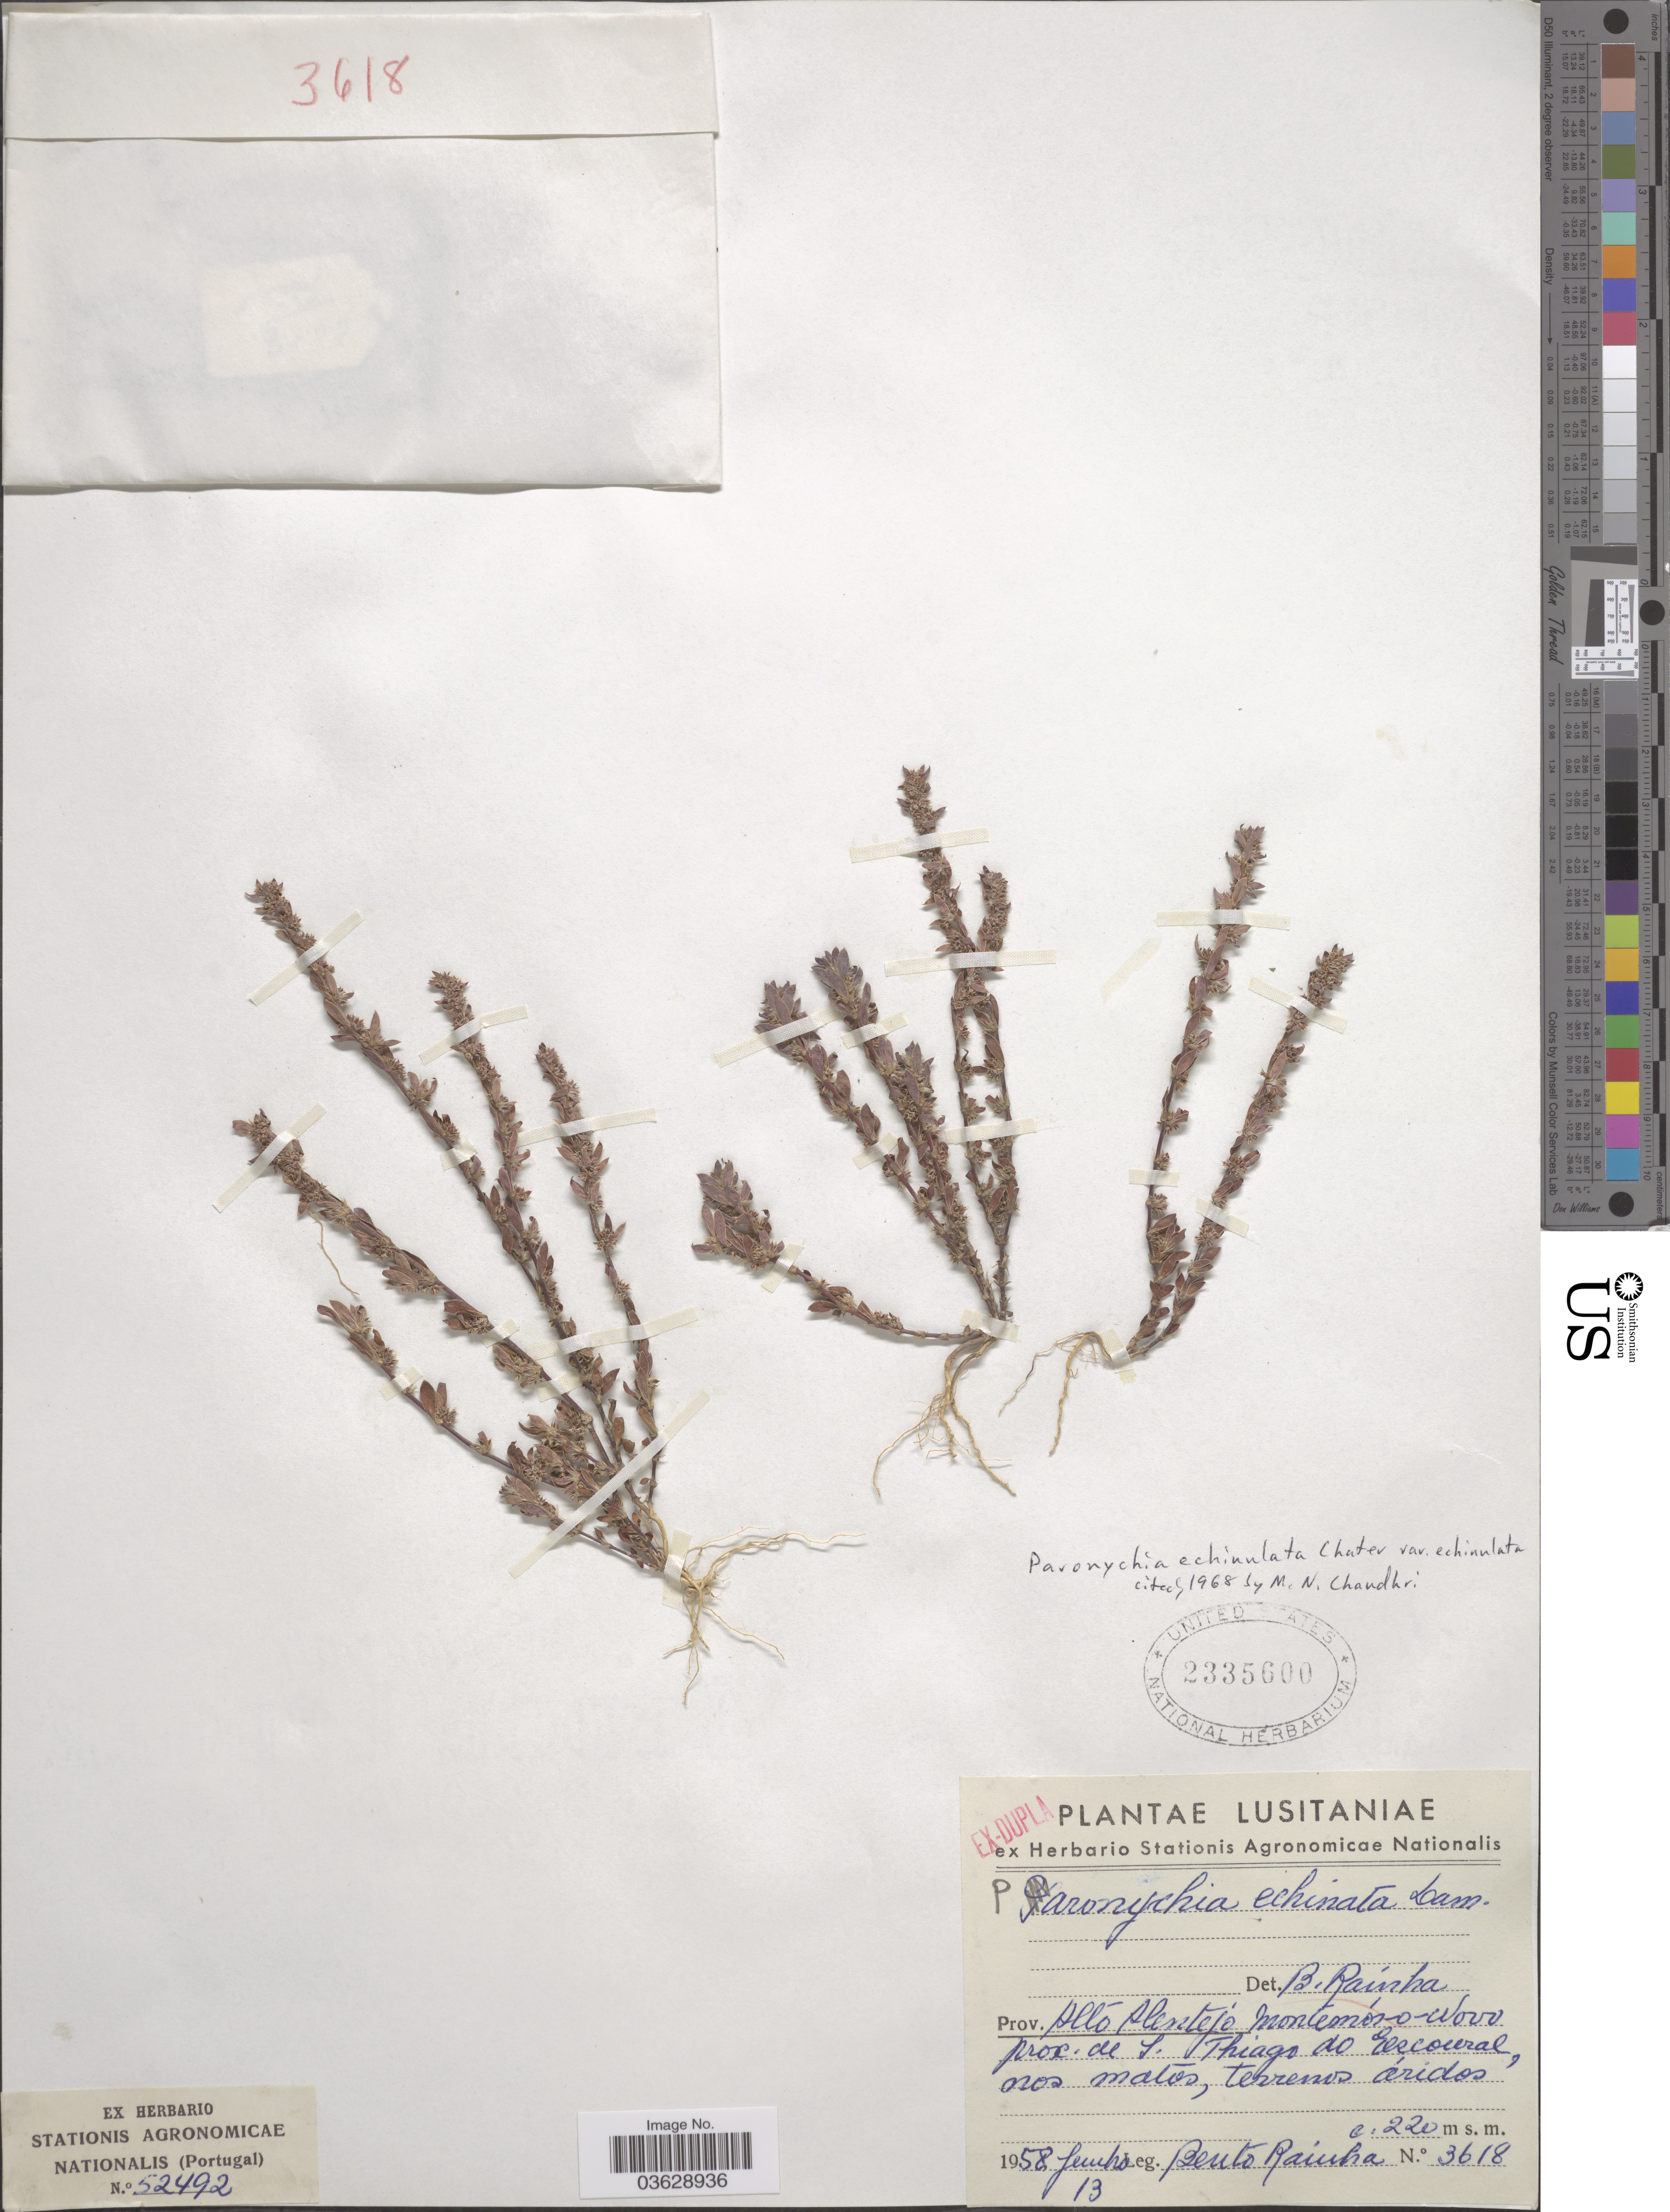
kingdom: Plantae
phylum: Tracheophyta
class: Magnoliopsida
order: Caryophyllales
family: Caryophyllaceae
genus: Paronychia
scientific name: Paronychia echinulata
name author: Chater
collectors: B. Rainha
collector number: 3618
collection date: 1958-06-13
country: Portugal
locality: Lusitaniae. Prov. Alto Alentejo montemóso-Wovo prox. de S. Thiago do Esconral, nos matos, terrenos áridos. [interpreted]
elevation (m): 220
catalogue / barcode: US 2335600